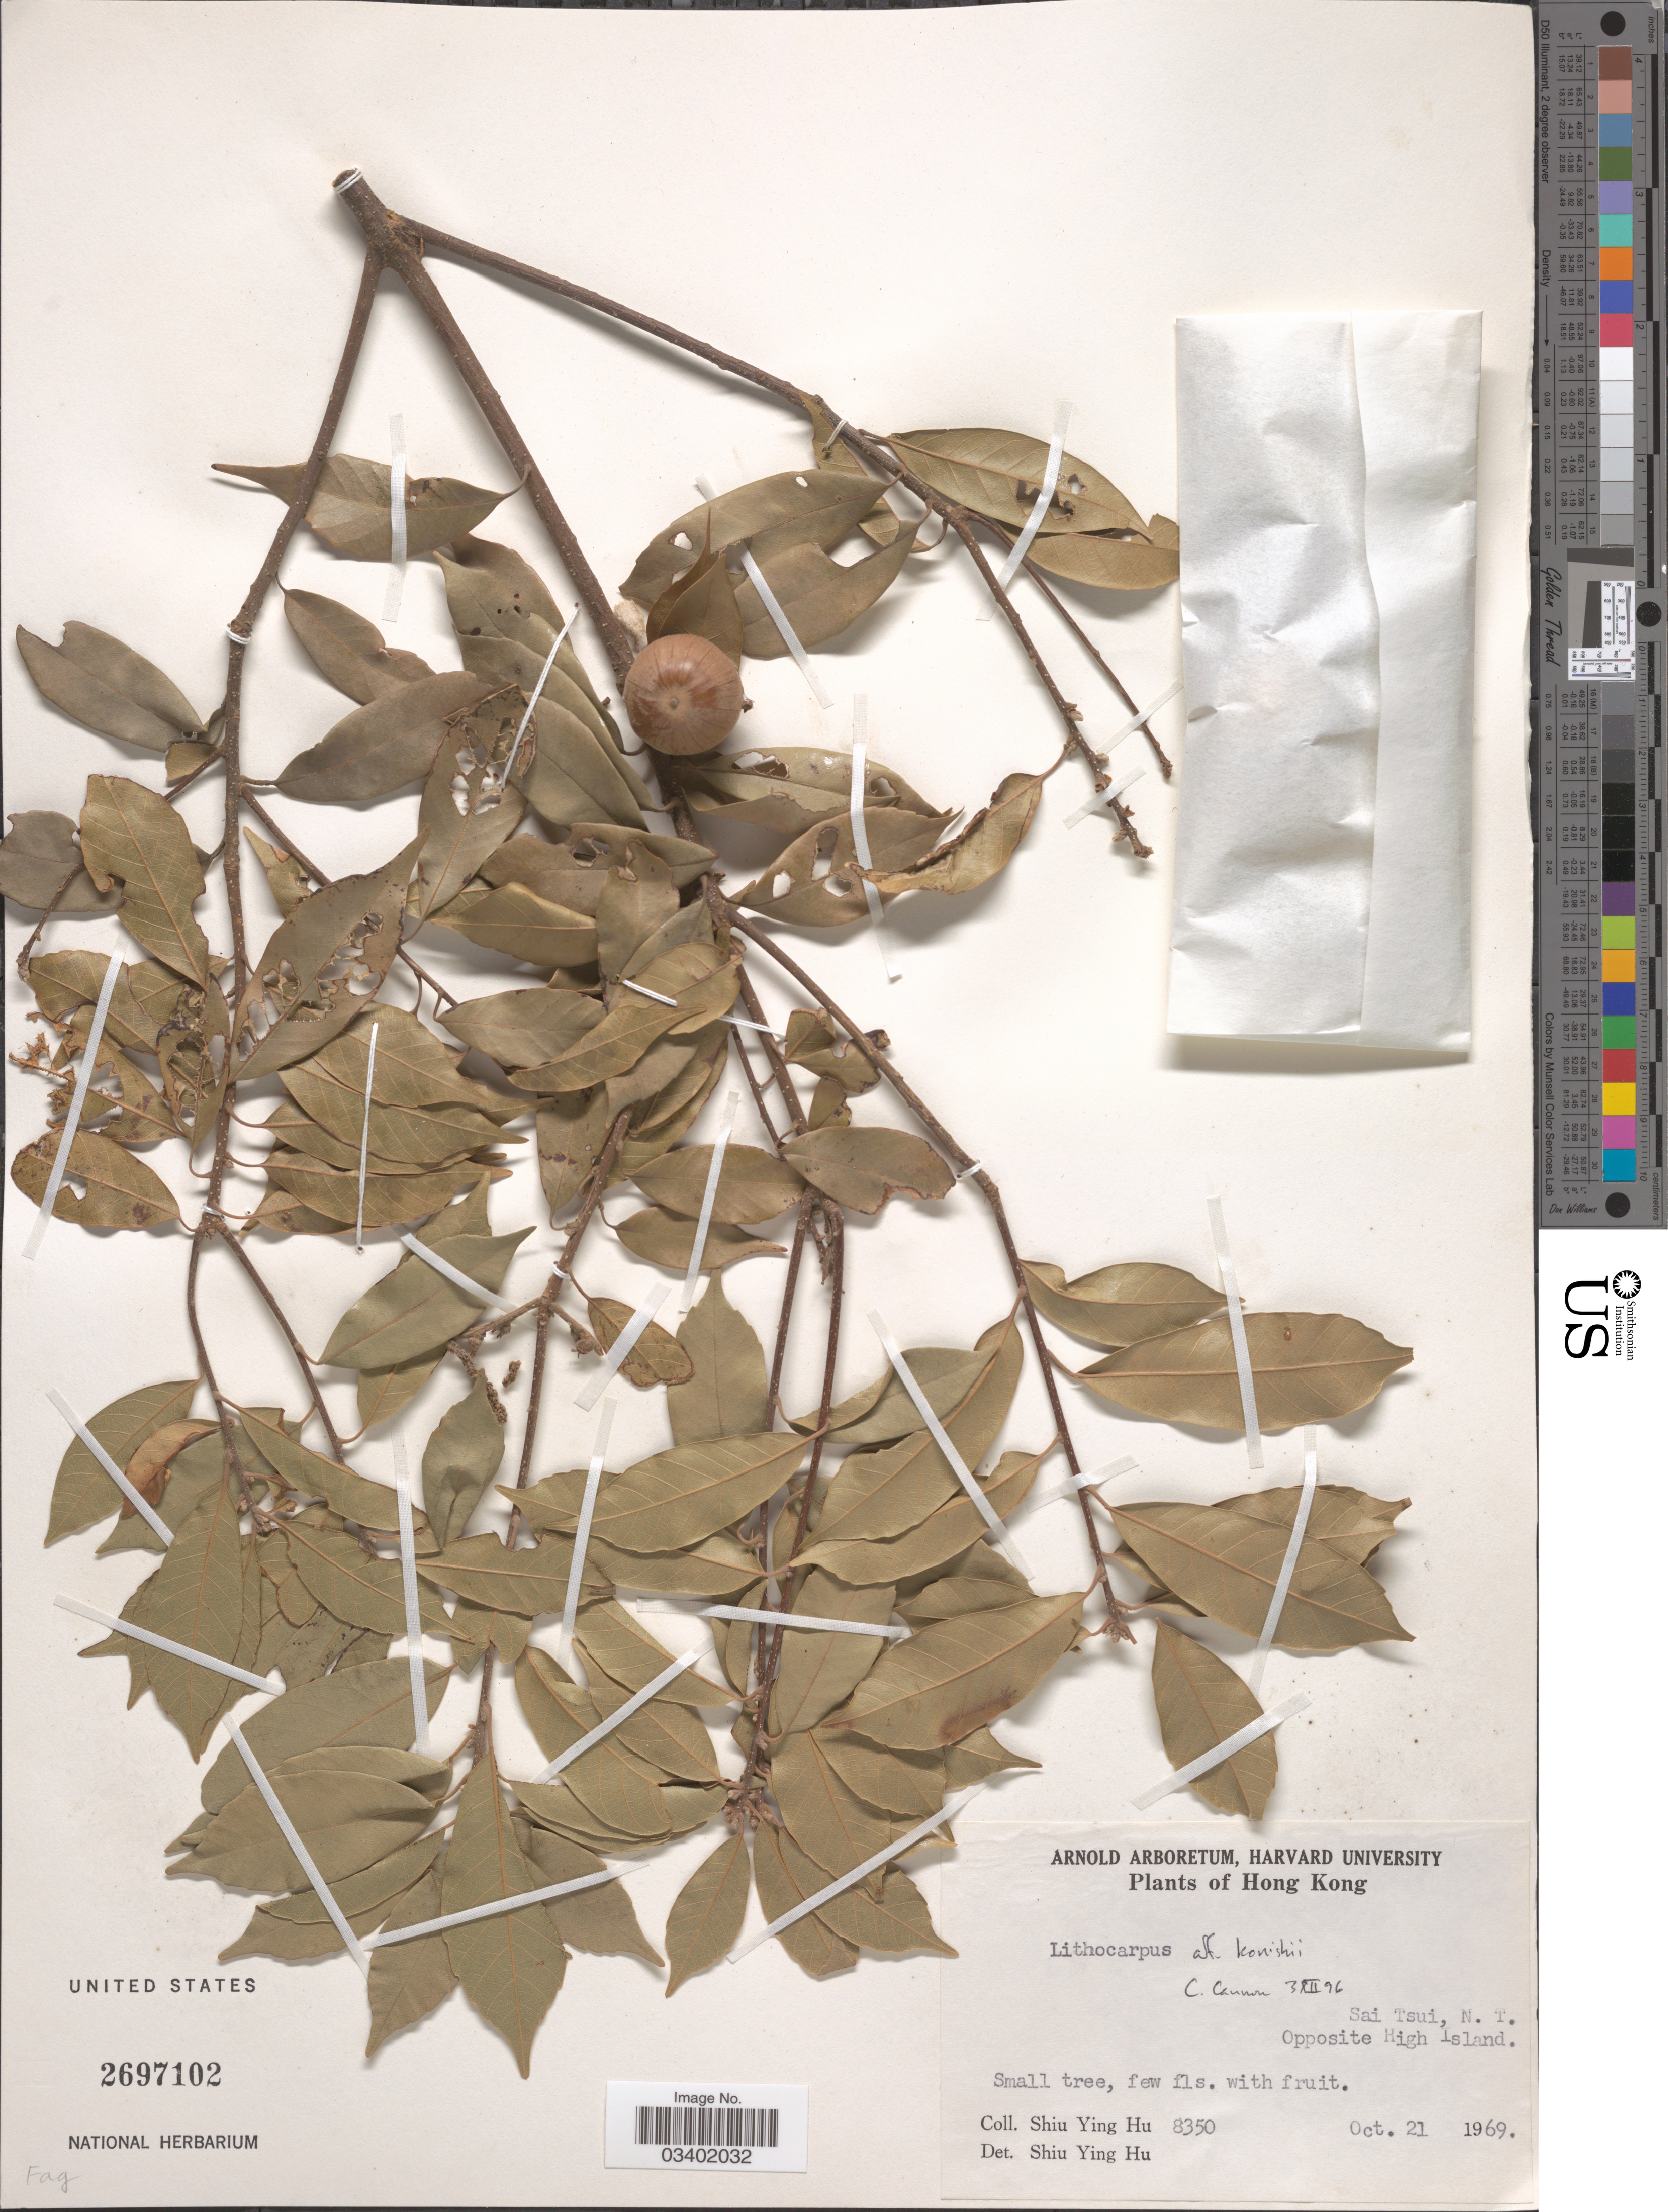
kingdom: Plantae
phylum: Tracheophyta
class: Magnoliopsida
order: Fagales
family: Fagaceae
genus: Lithocarpus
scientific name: Lithocarpus konishii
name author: (Hayata) Hayata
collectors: S. Y. Hu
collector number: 8350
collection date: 1969-10-21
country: China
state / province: Hong Kong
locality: Sai Tsui, N. T. Opposite High Island.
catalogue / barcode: US 2697102